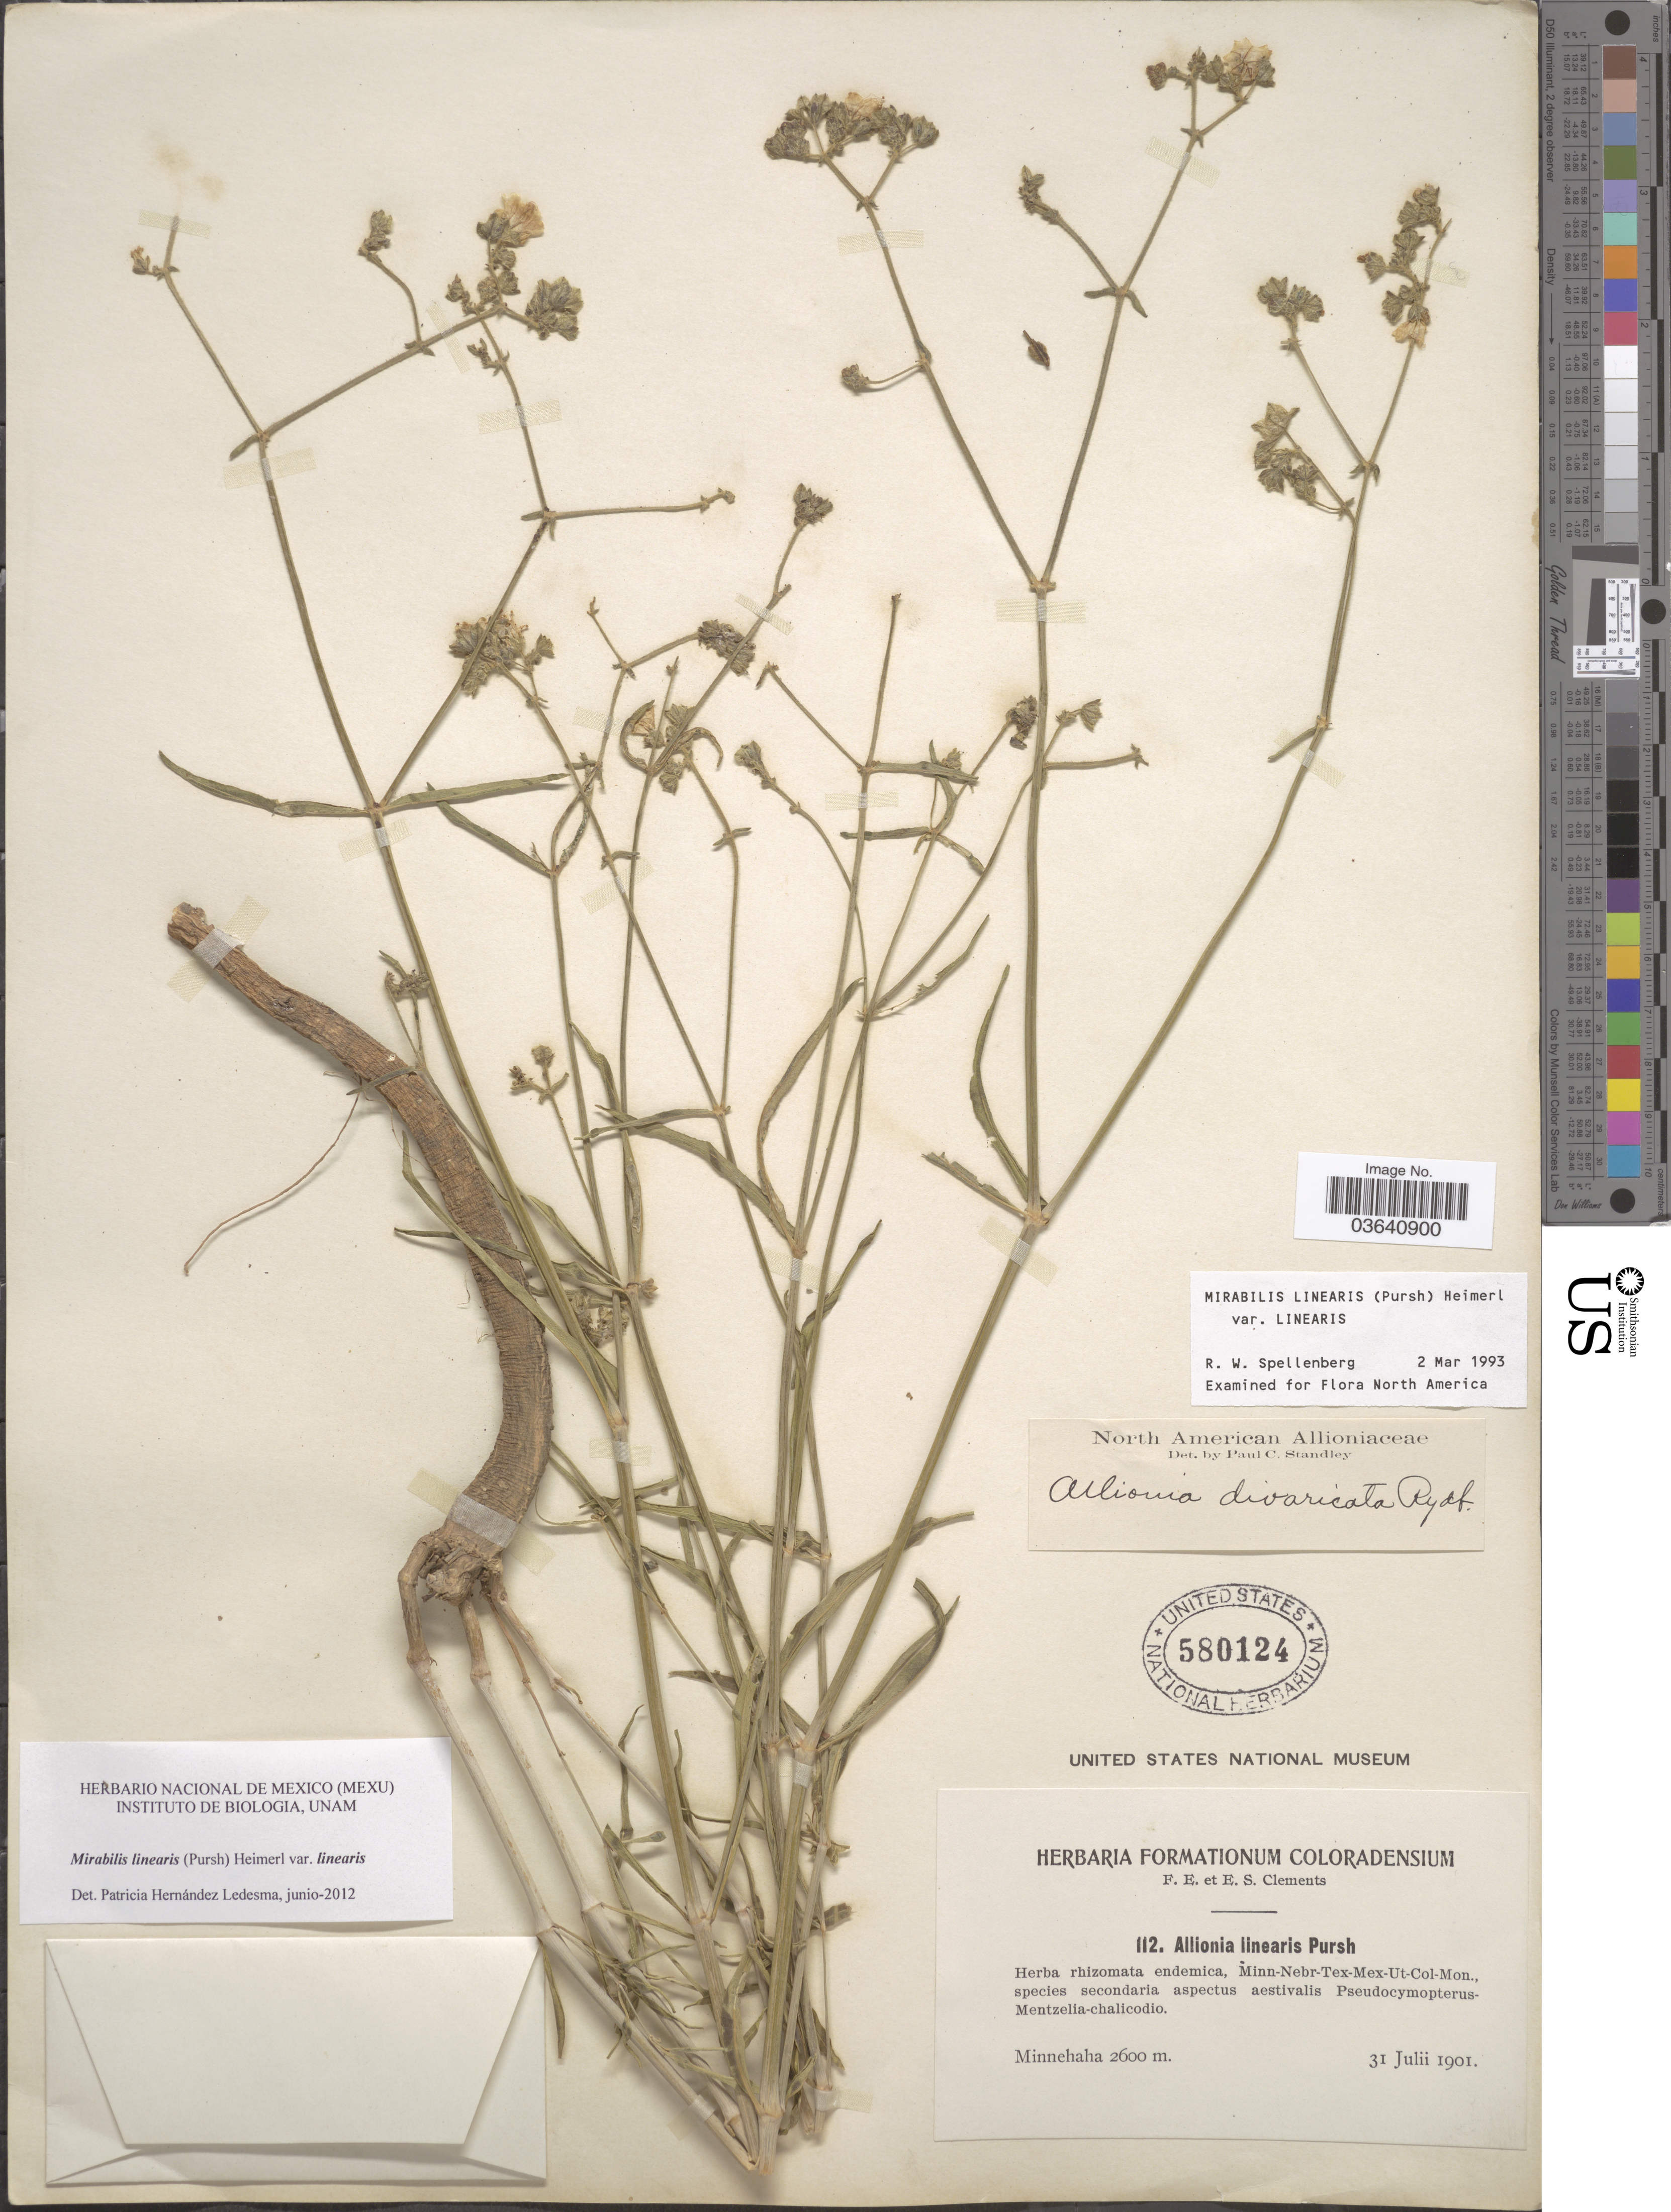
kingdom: Plantae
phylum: Tracheophyta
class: Magnoliopsida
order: Caryophyllales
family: Nyctaginaceae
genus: Mirabilis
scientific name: Mirabilis linearis var. linearis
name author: (Pursh) Heimerl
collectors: F. E. Clements & E. S. Clements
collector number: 112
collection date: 1901-07-31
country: United States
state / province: Colorado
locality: Minnehaha.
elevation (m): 2600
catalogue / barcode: US 580124